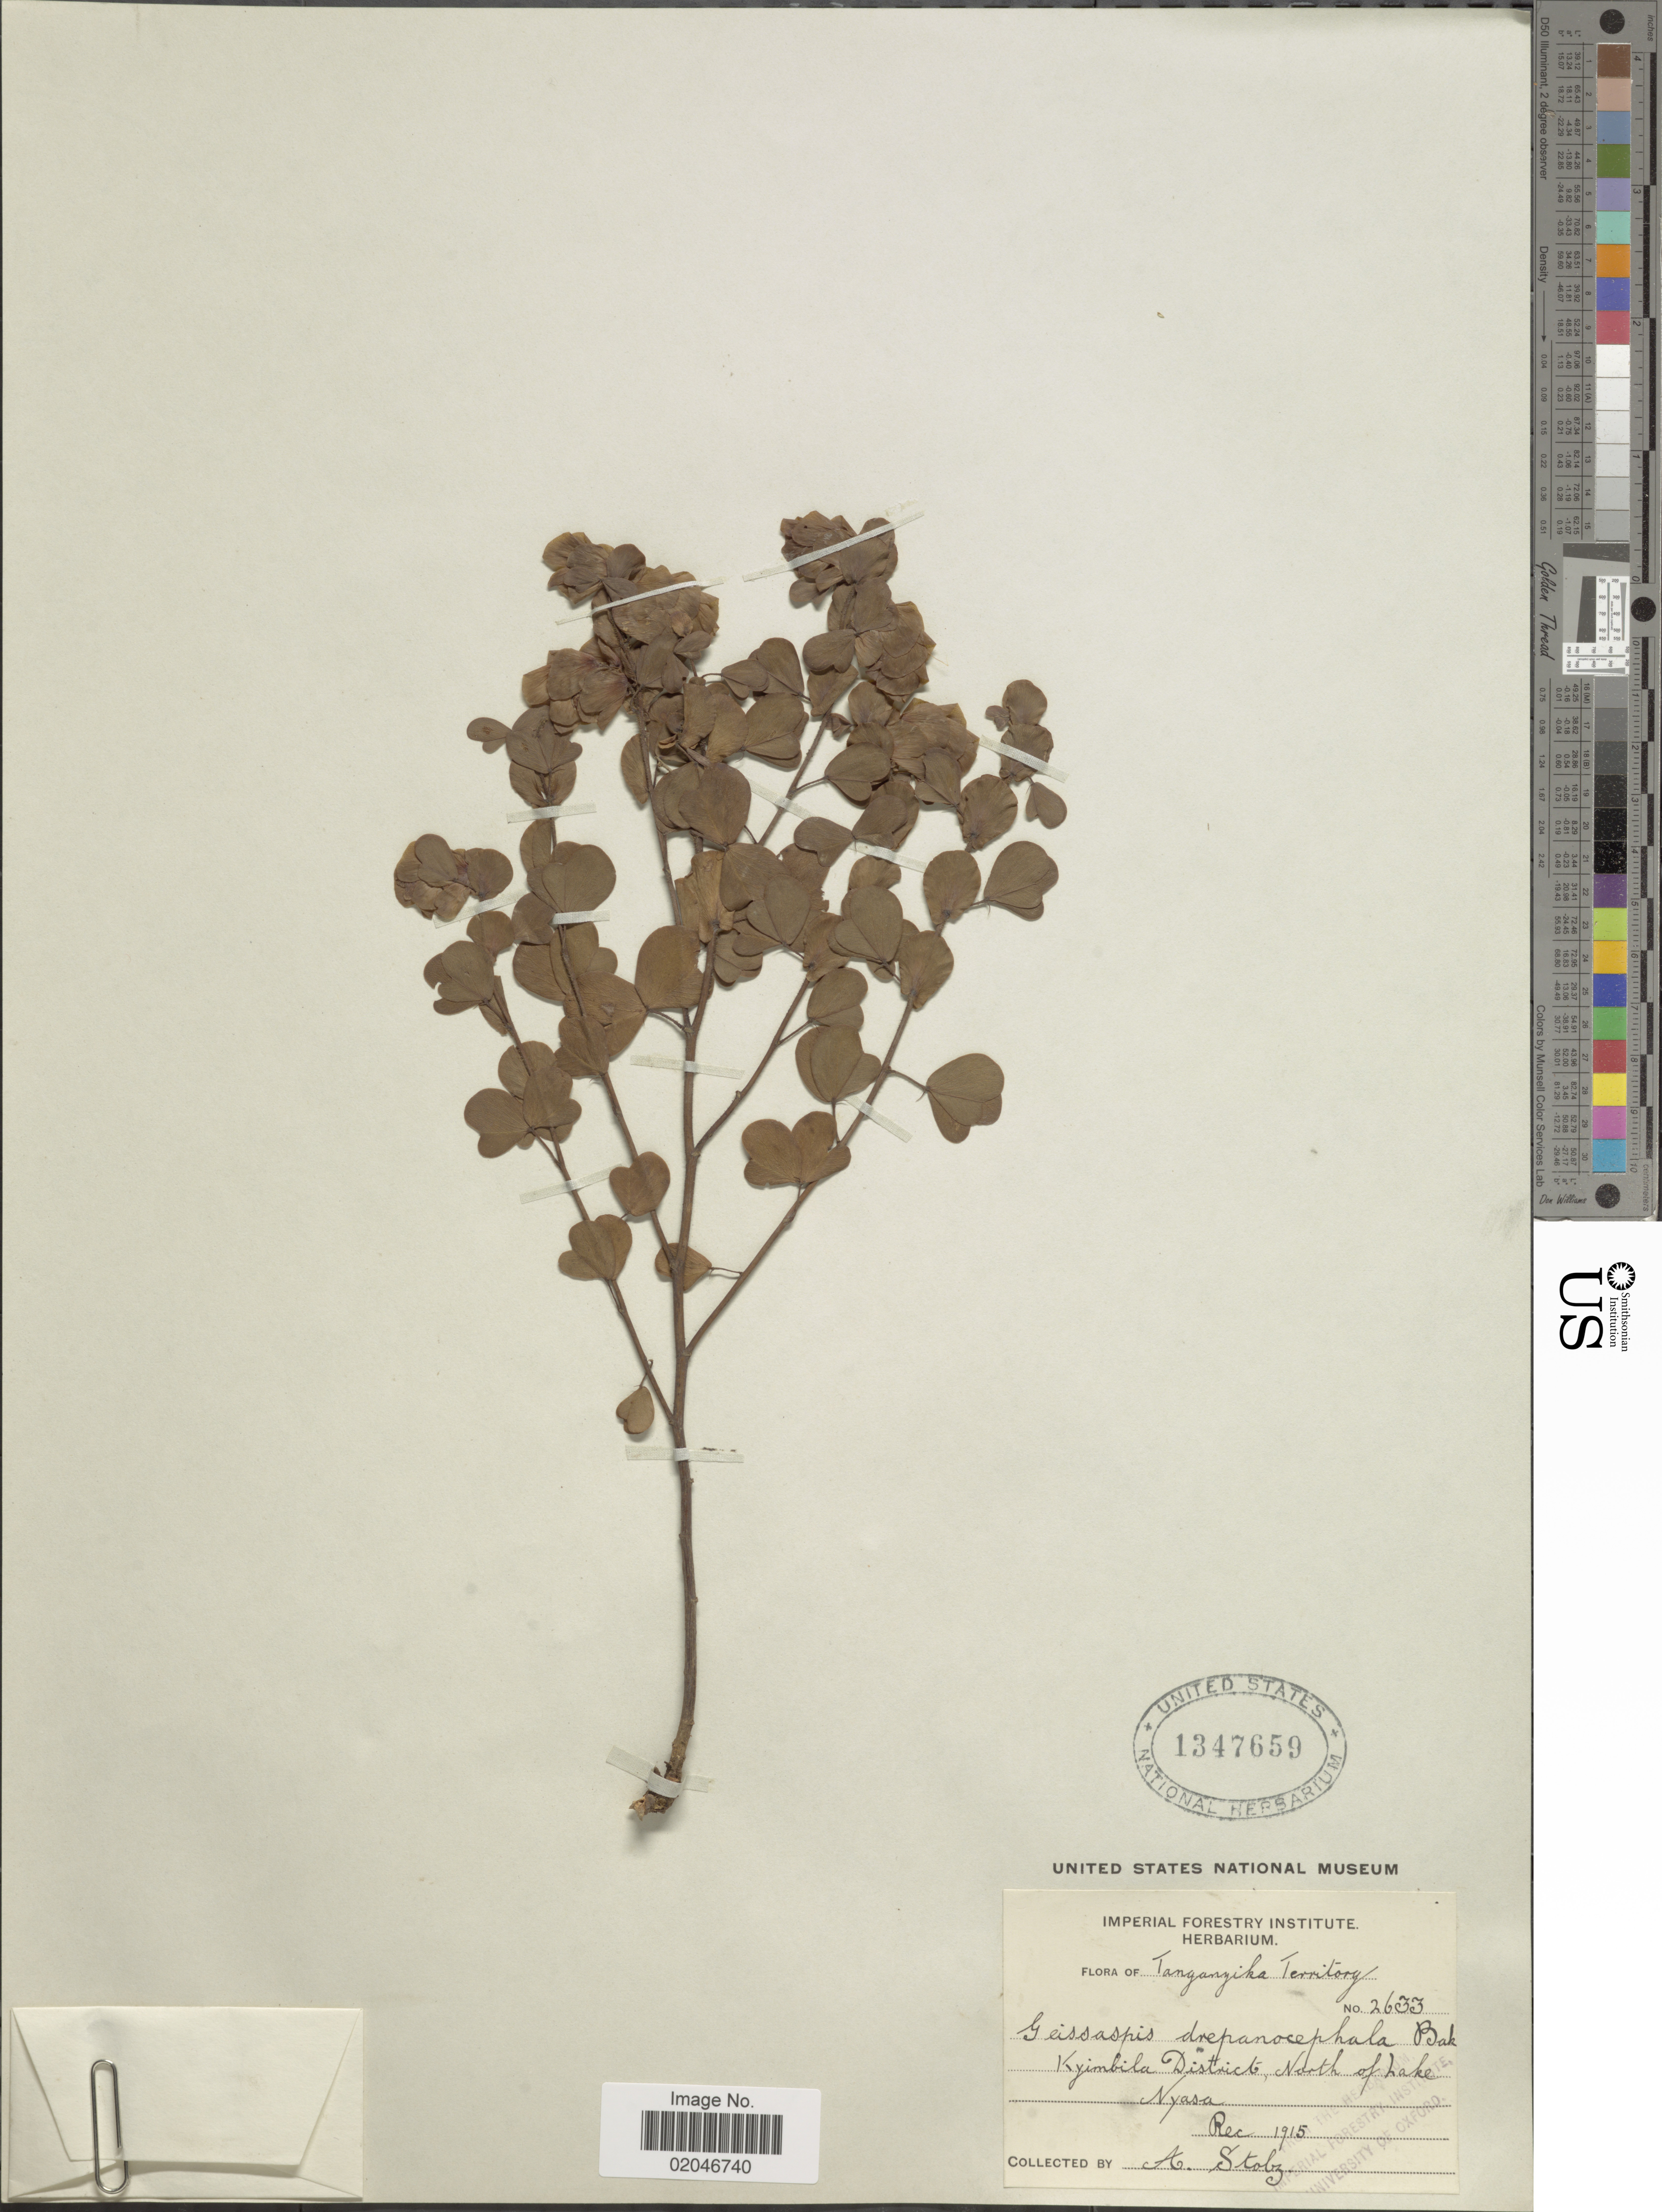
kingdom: Plantae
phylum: Tracheophyta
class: Magnoliopsida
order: Fabales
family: Fabaceae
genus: Geissaspis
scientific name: Geissaspis drepanocephala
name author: Baker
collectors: A. Stolz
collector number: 2633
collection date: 1915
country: Tanzania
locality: Tanganyika Territory, Kyimbala District, North of Lake Nyasa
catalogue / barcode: US 1347659